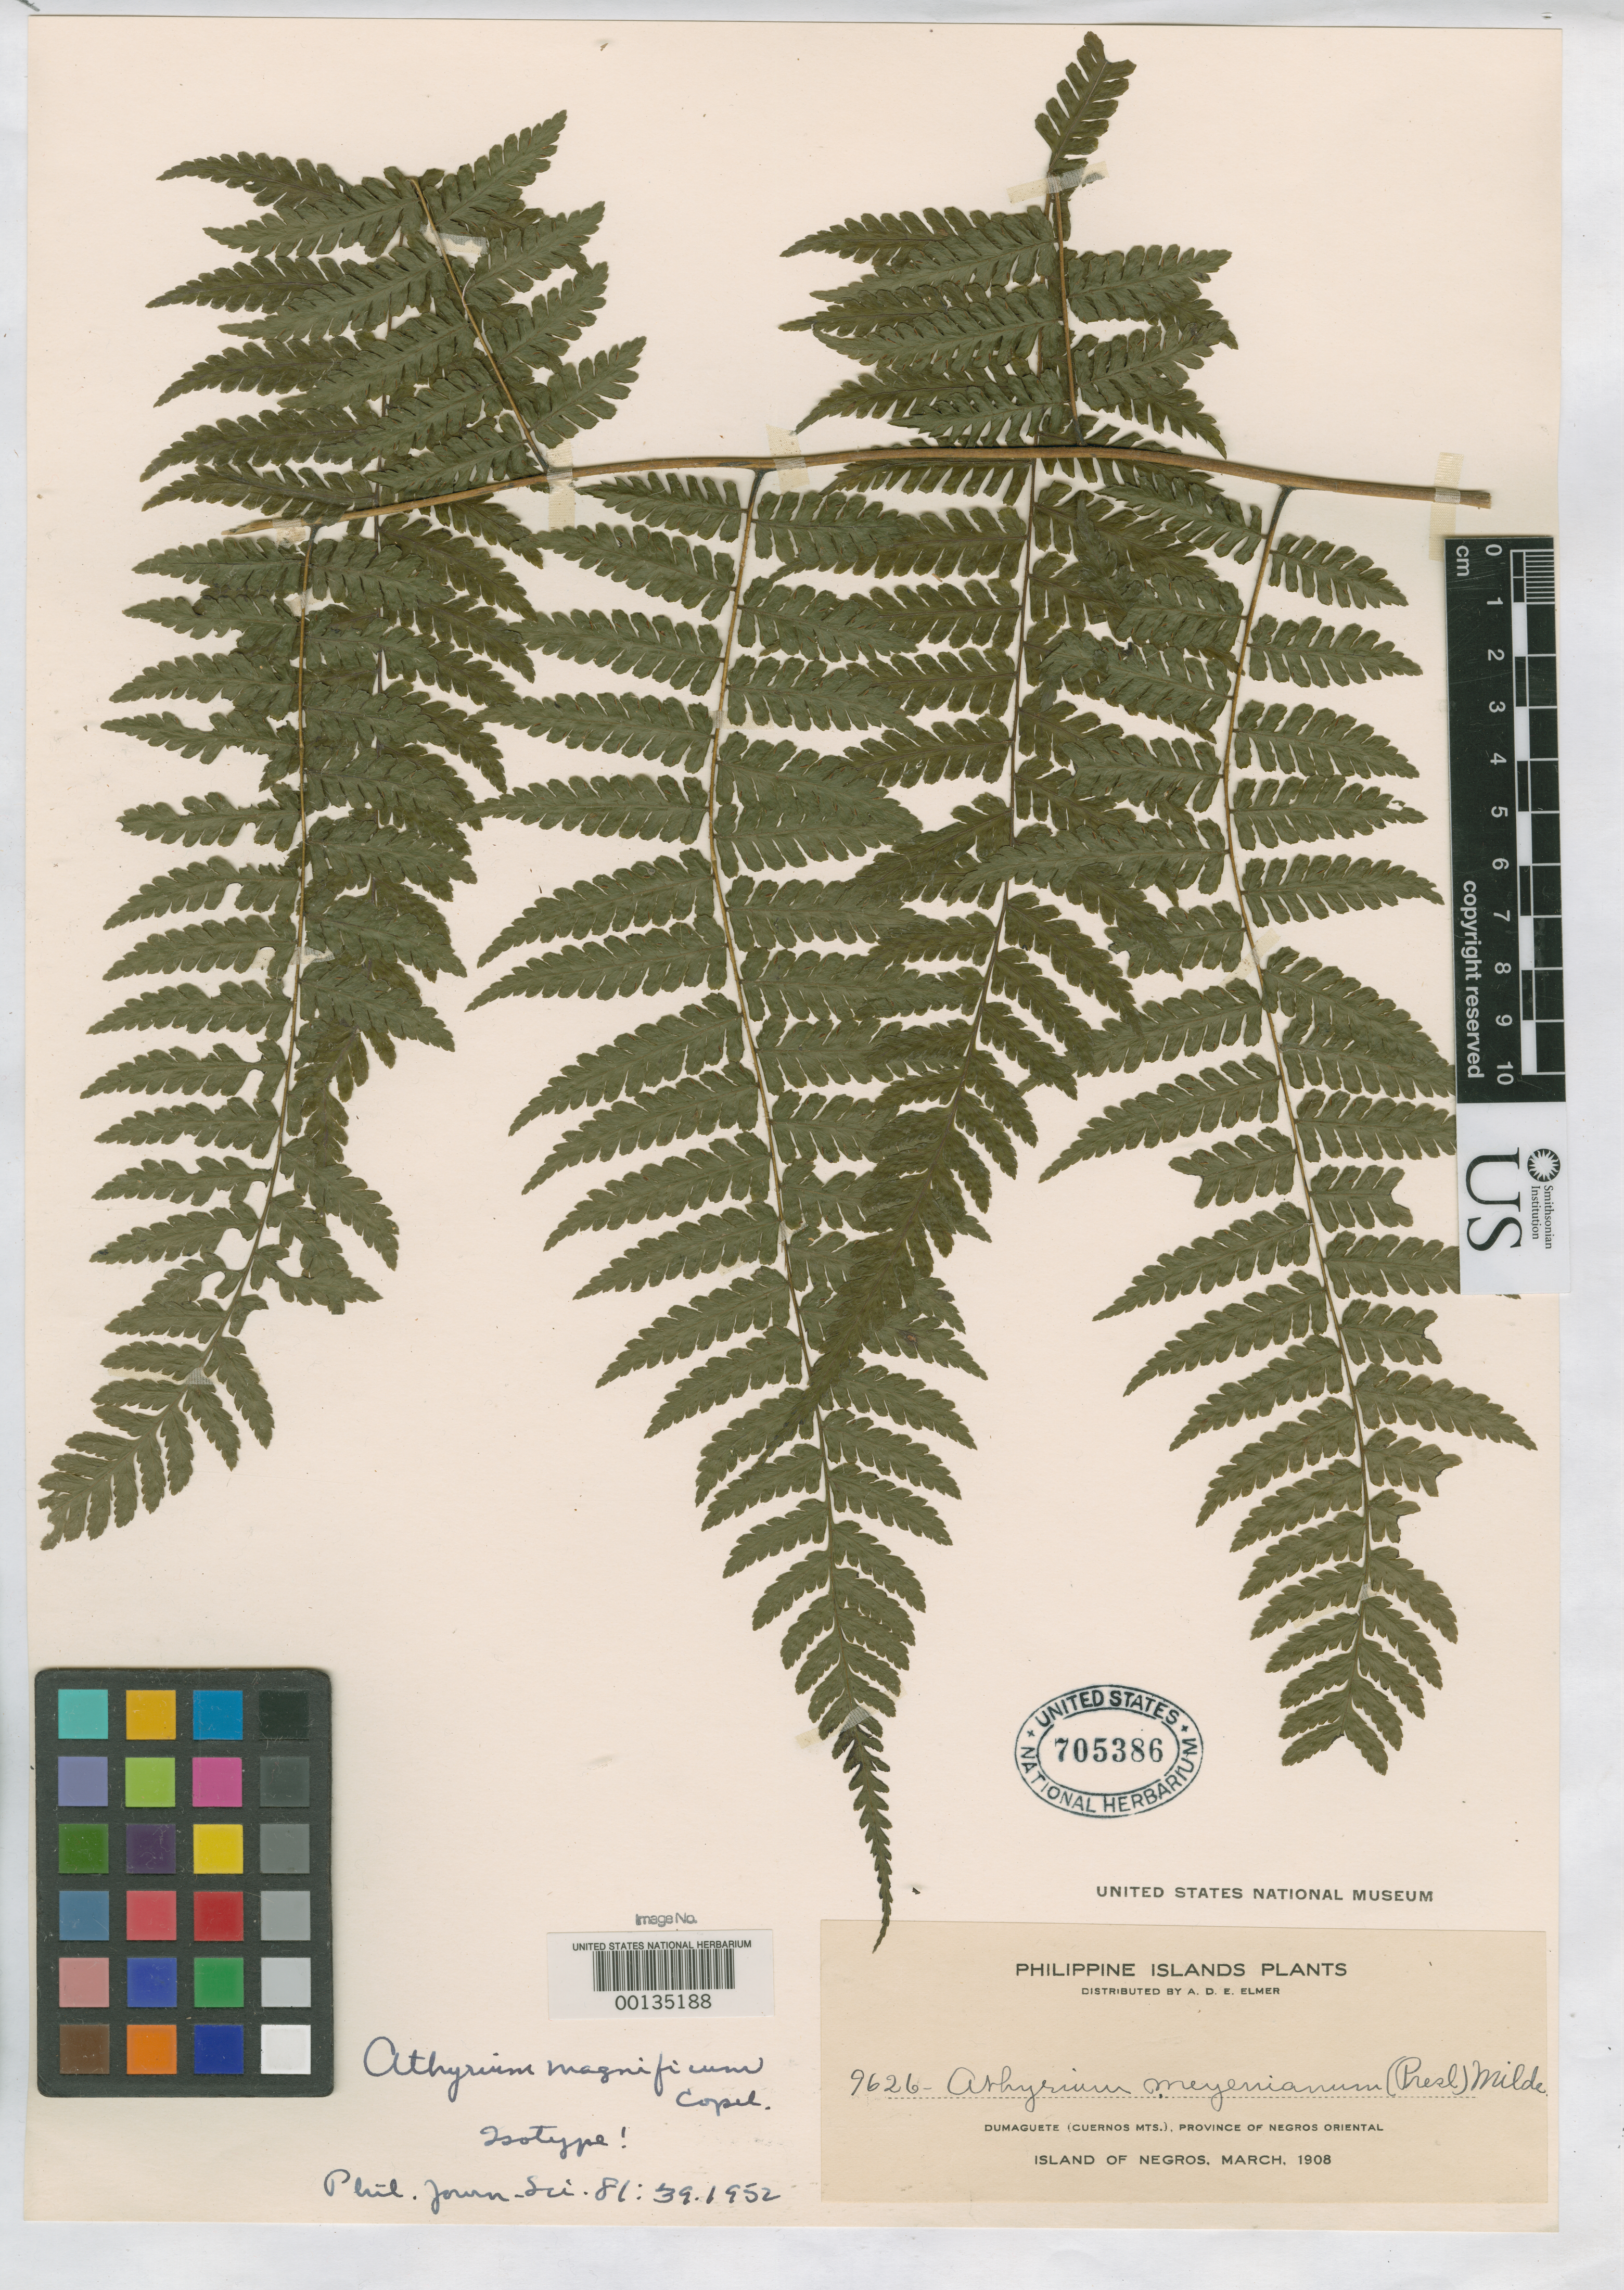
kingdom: Plantae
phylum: Tracheophyta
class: Polypodiopsida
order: Polypodiales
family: Athyriaceae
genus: Athyrium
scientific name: Athyrium magnificum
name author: Copel.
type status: Isotype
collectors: A. D. E. Elmer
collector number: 9626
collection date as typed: Mar 1908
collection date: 1908-03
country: Philippines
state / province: Central Visayas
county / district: Negros Oriental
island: Negros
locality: Cuernos de Negros.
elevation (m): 800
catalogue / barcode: US 705386